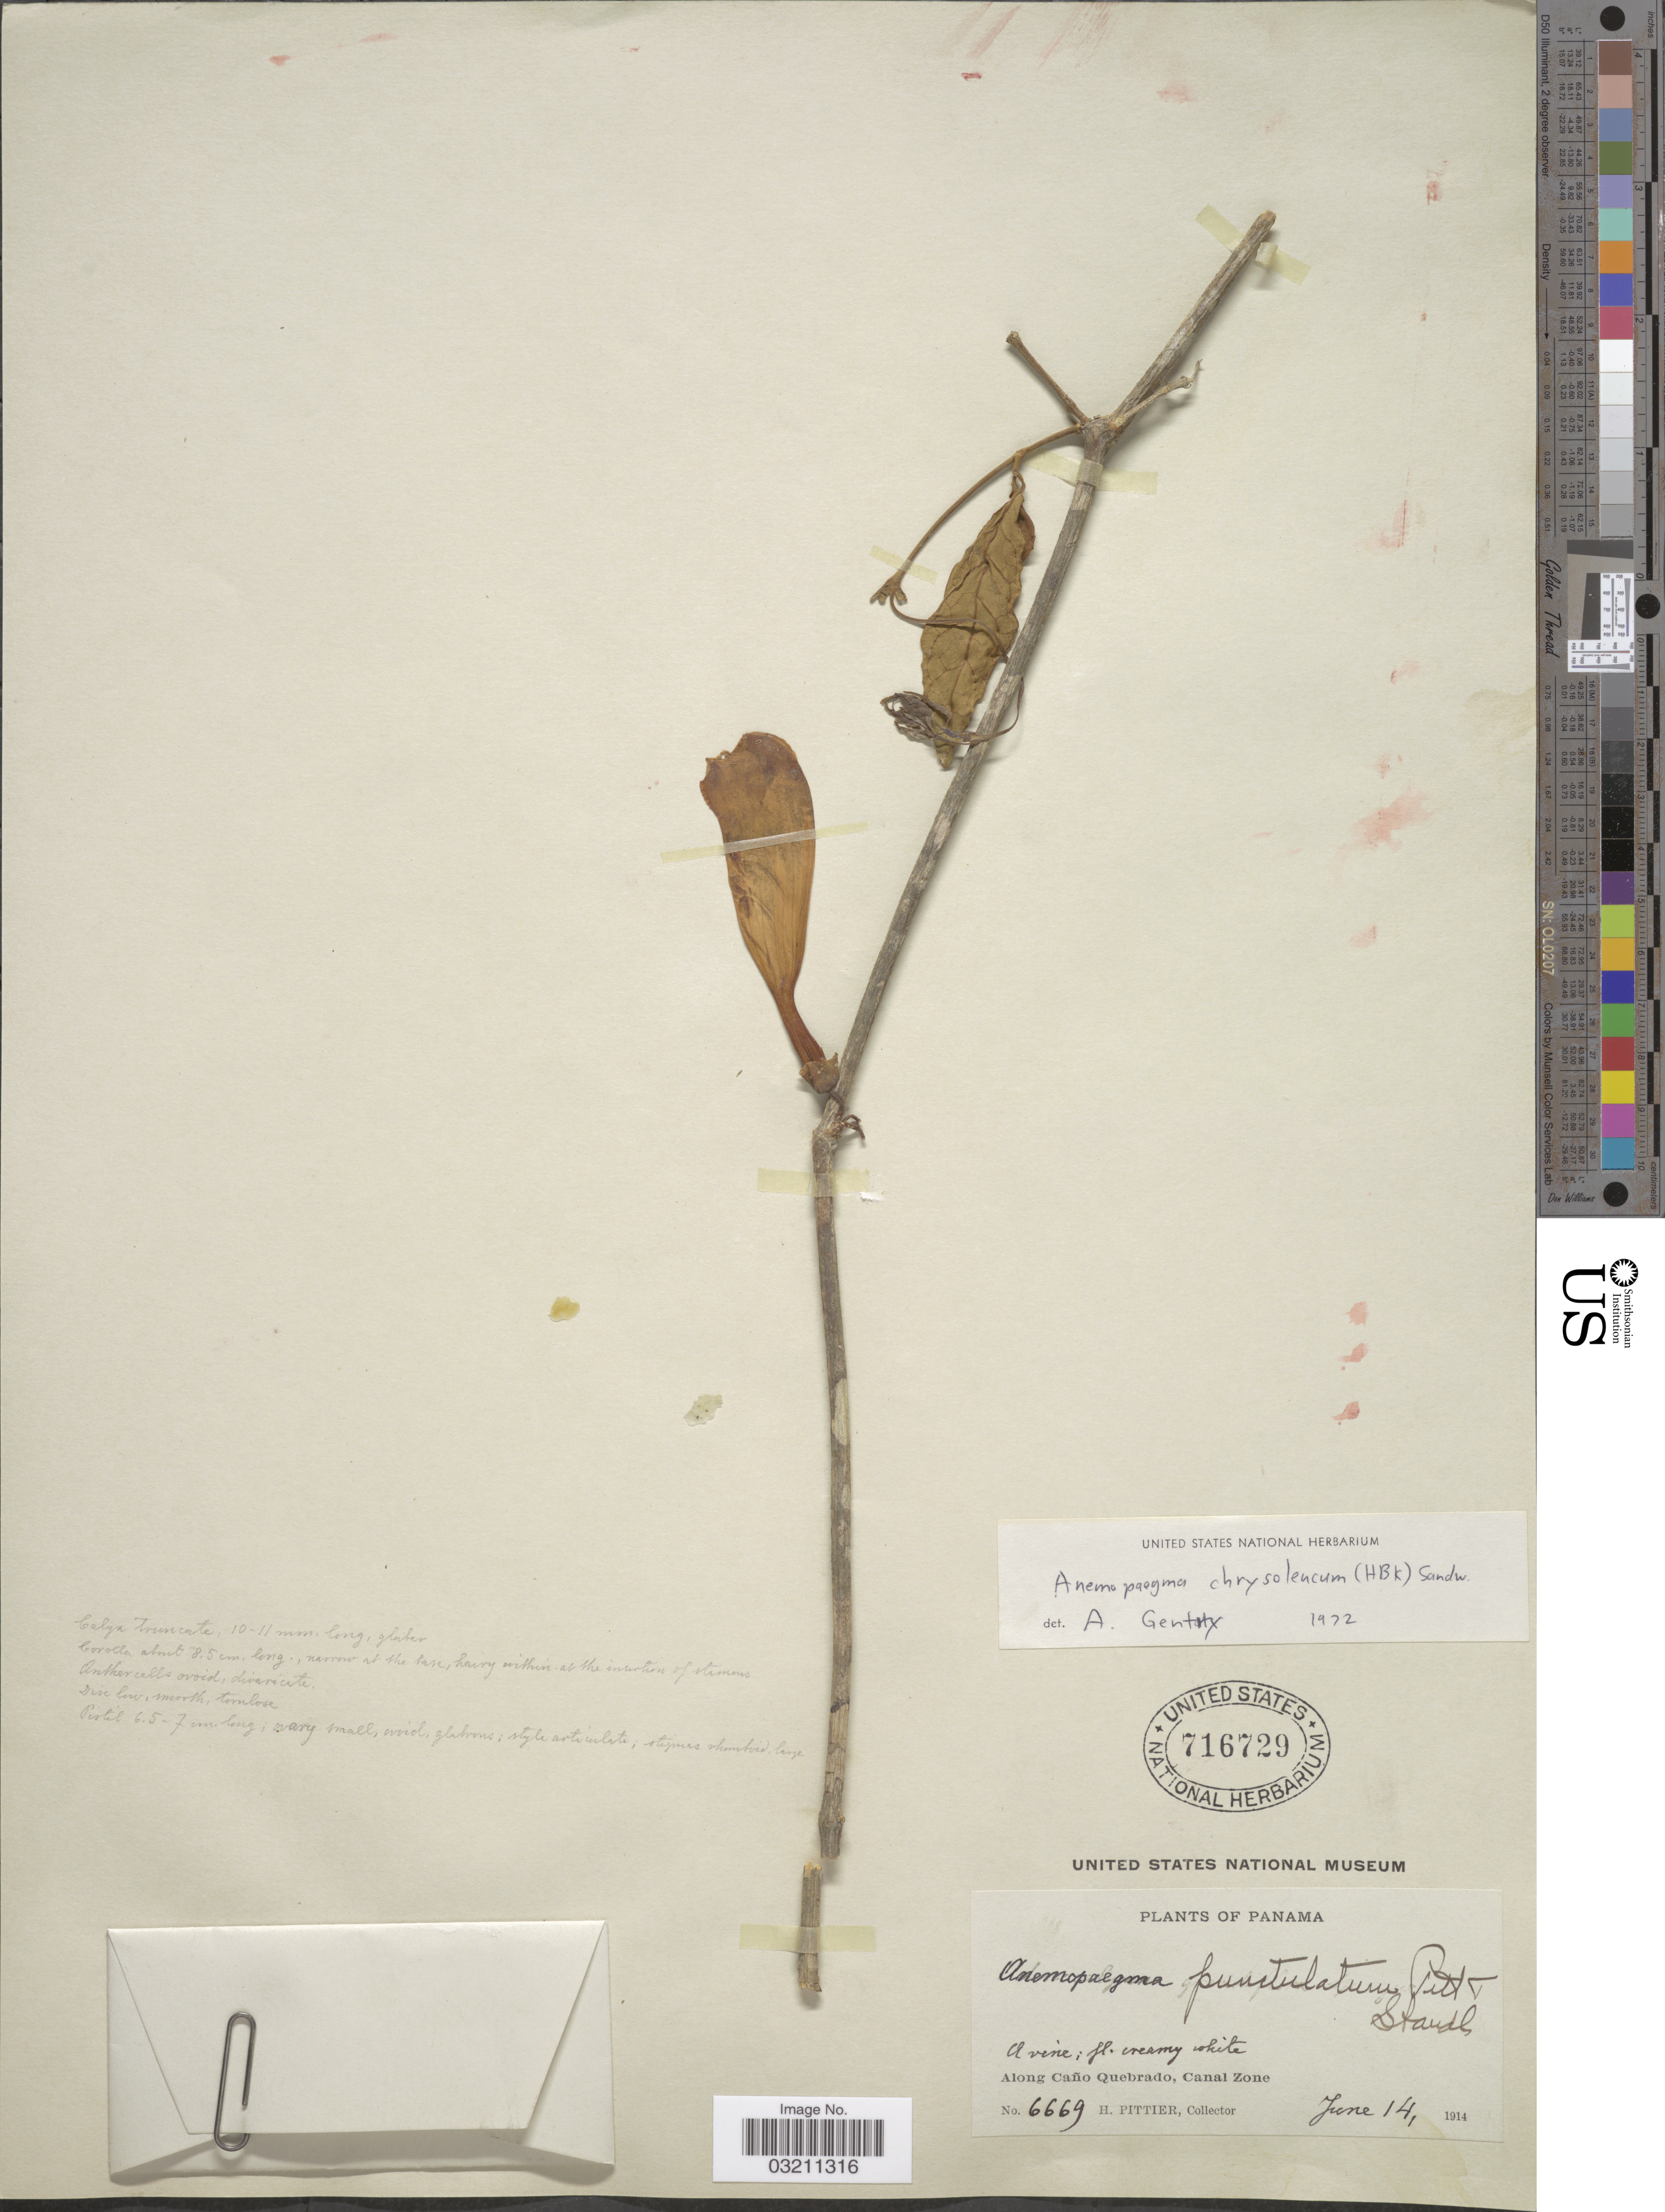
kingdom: Plantae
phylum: Tracheophyta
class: Magnoliopsida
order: Lamiales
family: Bignoniaceae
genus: Anemopaegma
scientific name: Anemopaegma chrysoleucum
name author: (Kunth) Sandwith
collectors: H. F. Pittier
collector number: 6669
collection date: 1914-06-14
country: Panama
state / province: Colón / Panamá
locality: Along Caño Quebrado, Canal Zone.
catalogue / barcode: US 716729